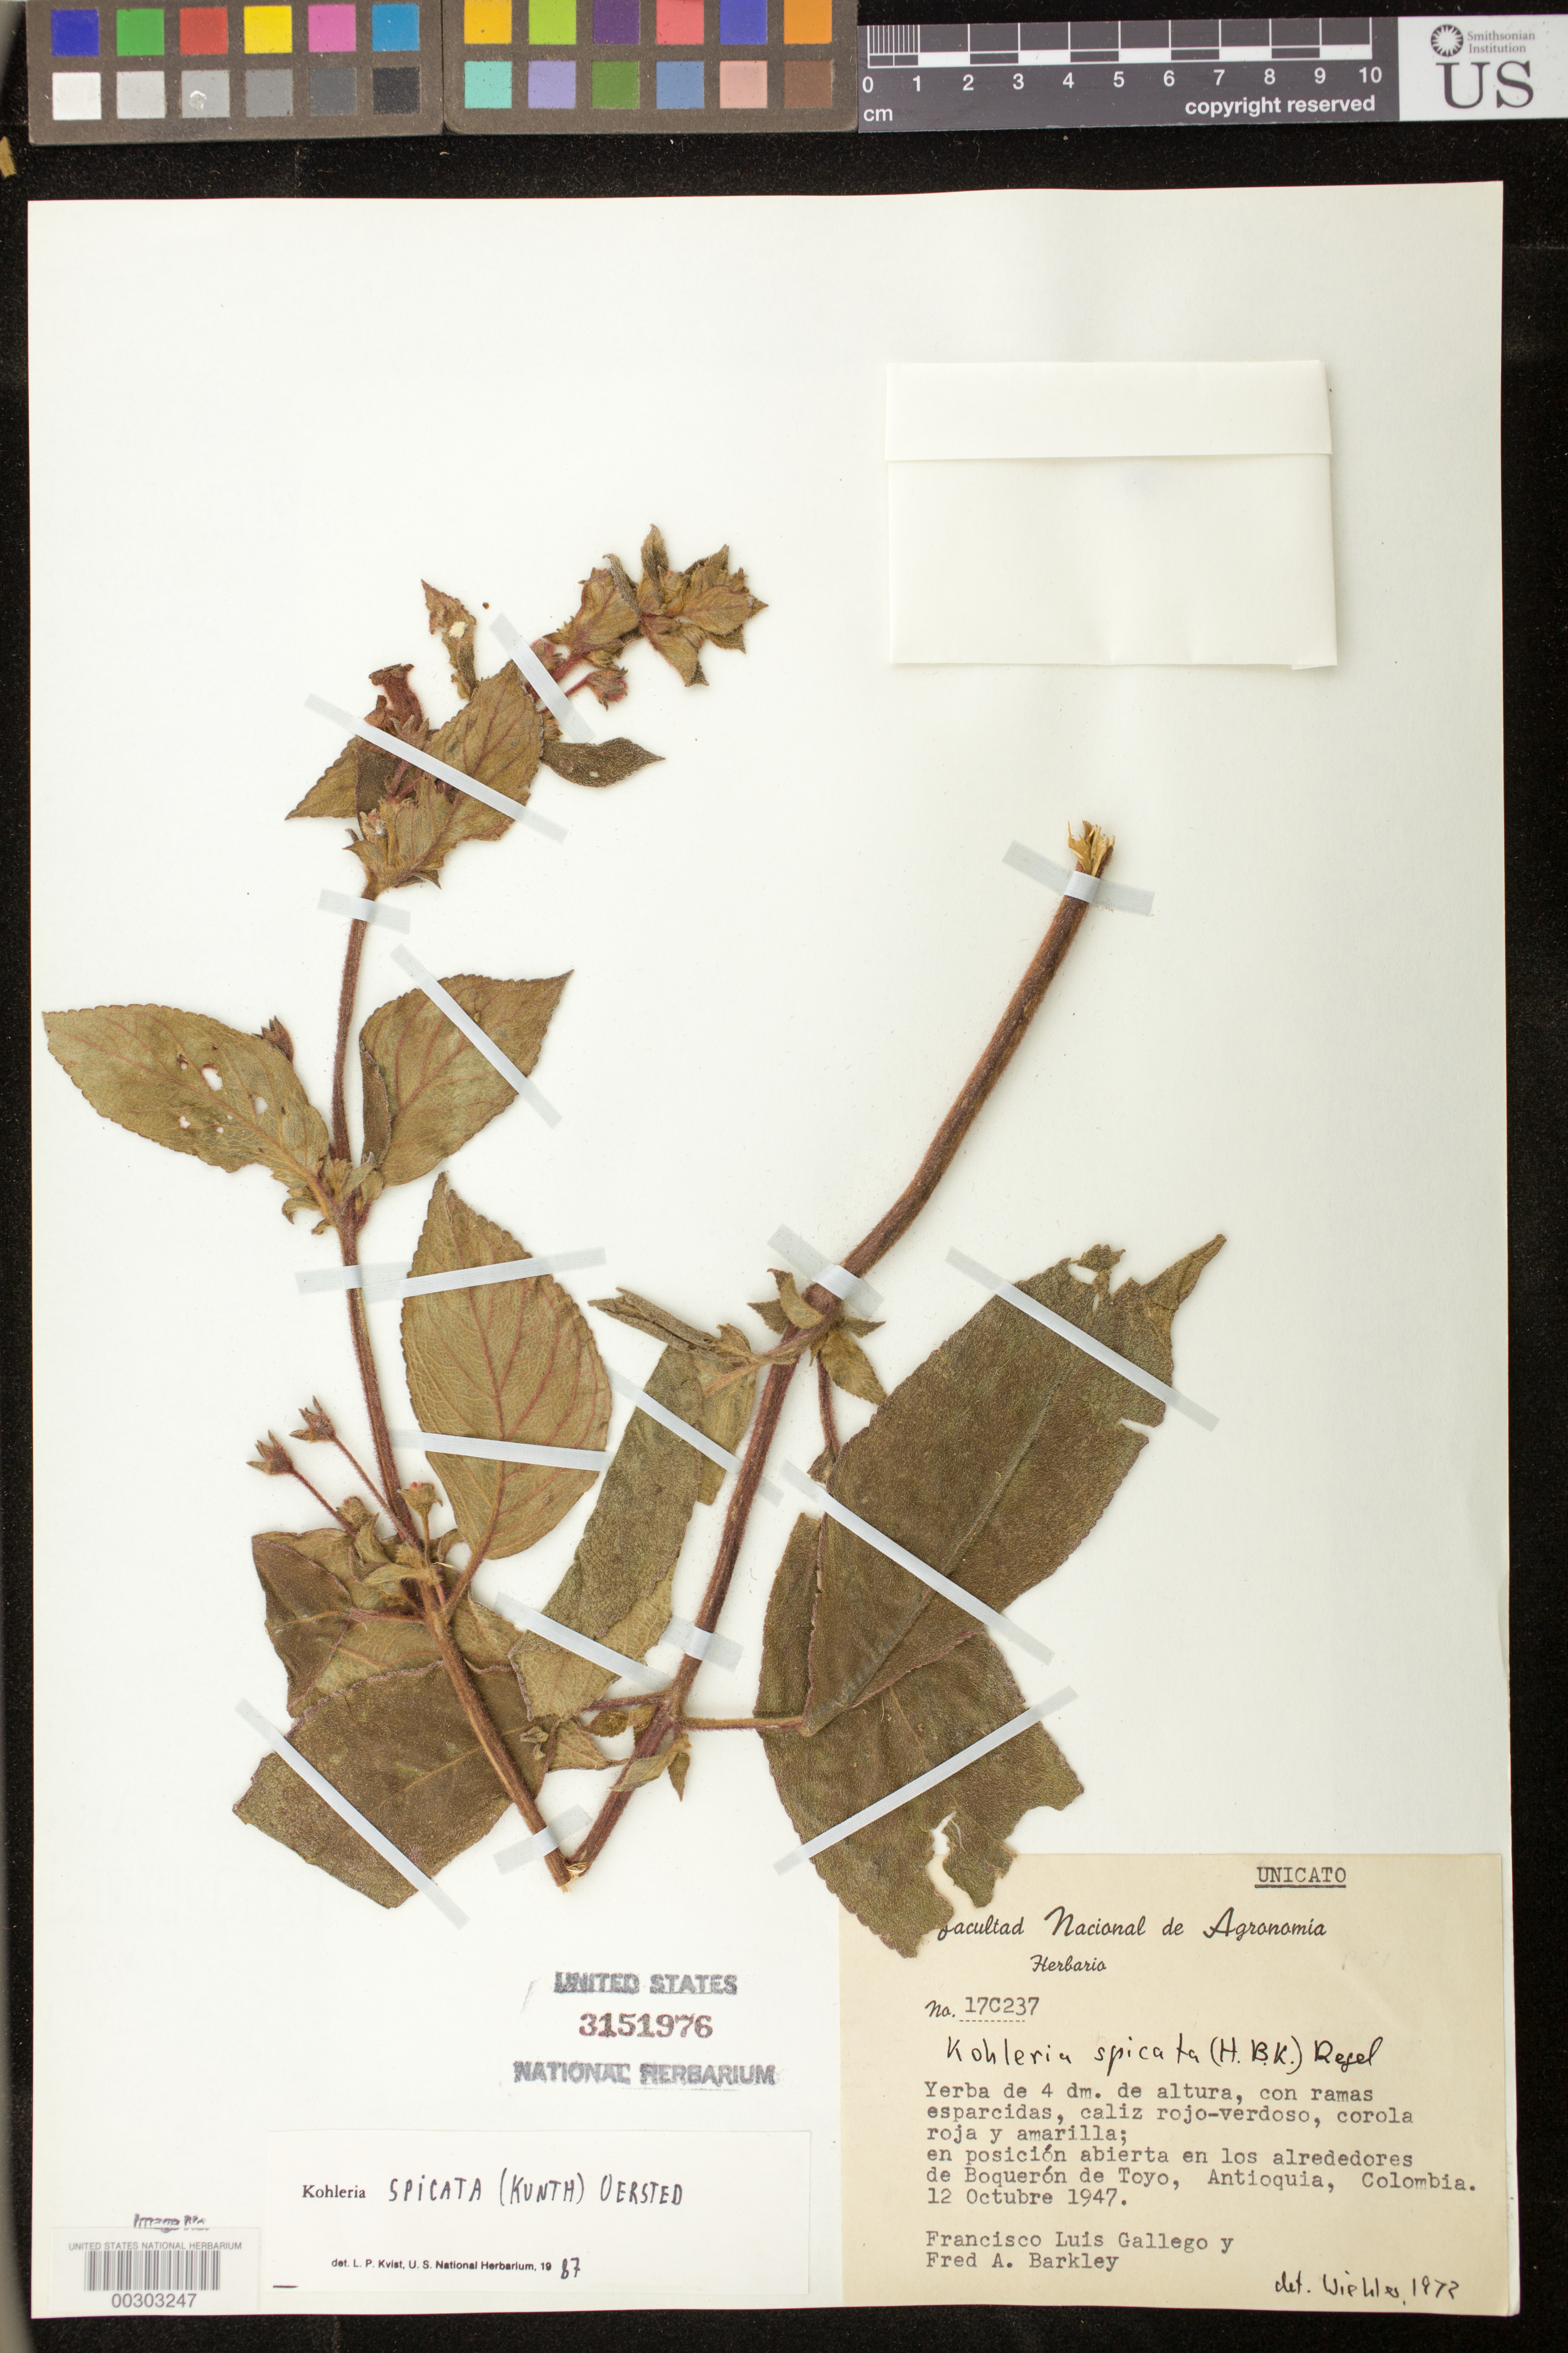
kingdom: Plantae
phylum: Tracheophyta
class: Magnoliopsida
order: Lamiales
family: Gesneriaceae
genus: Kohleria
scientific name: Kohleria spicata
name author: (Kunth) Oerst.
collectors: F. Gallego & F. A. Barkley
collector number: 17C 237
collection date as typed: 12 Oct 1947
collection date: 1947-10-12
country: Colombia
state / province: Antioquia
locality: In the vicinity of Boqueron de Toyo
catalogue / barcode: US 3151976